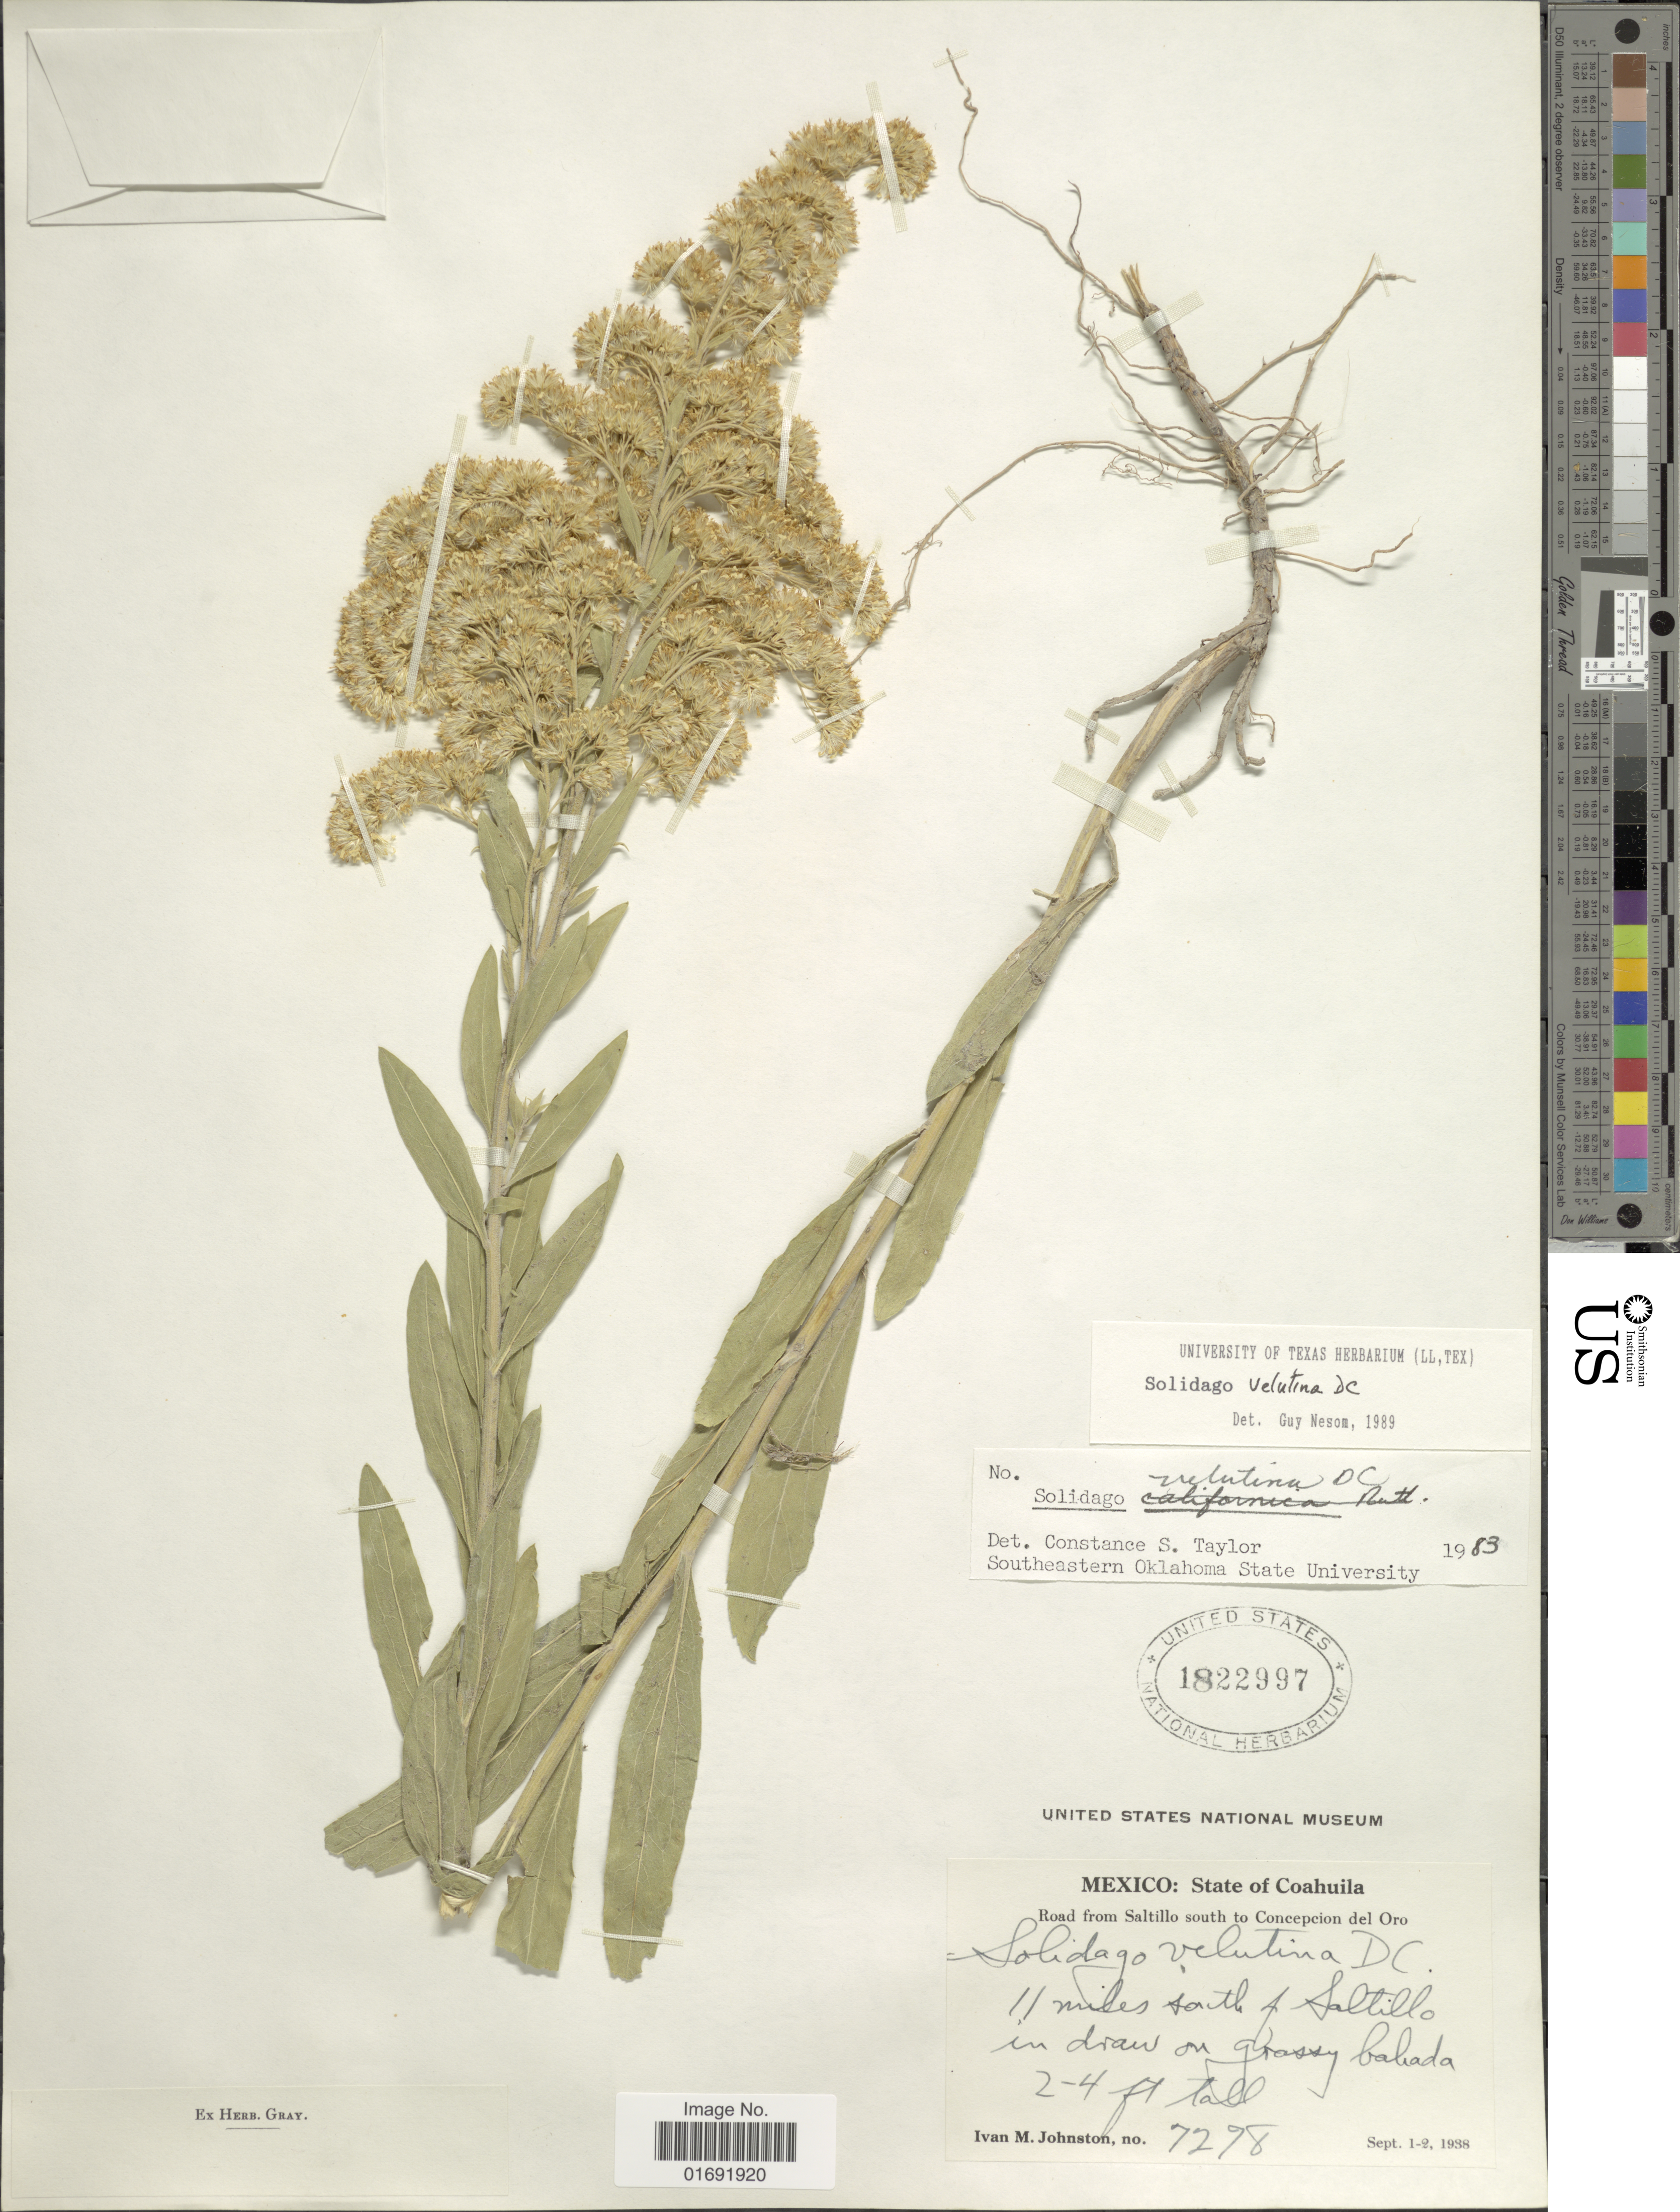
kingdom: Plantae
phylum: Tracheophyta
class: Magnoliopsida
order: Asterales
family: Asteraceae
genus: Solidago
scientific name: Solidago velutina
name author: DC.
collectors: I.M. Johnston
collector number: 7278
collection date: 1938-09-01/1938-09-02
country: Mexico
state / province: Coahuila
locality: Road from Saltillo south to Concepcion del Oro, 11 miles south of Saltillo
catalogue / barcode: US 1822997